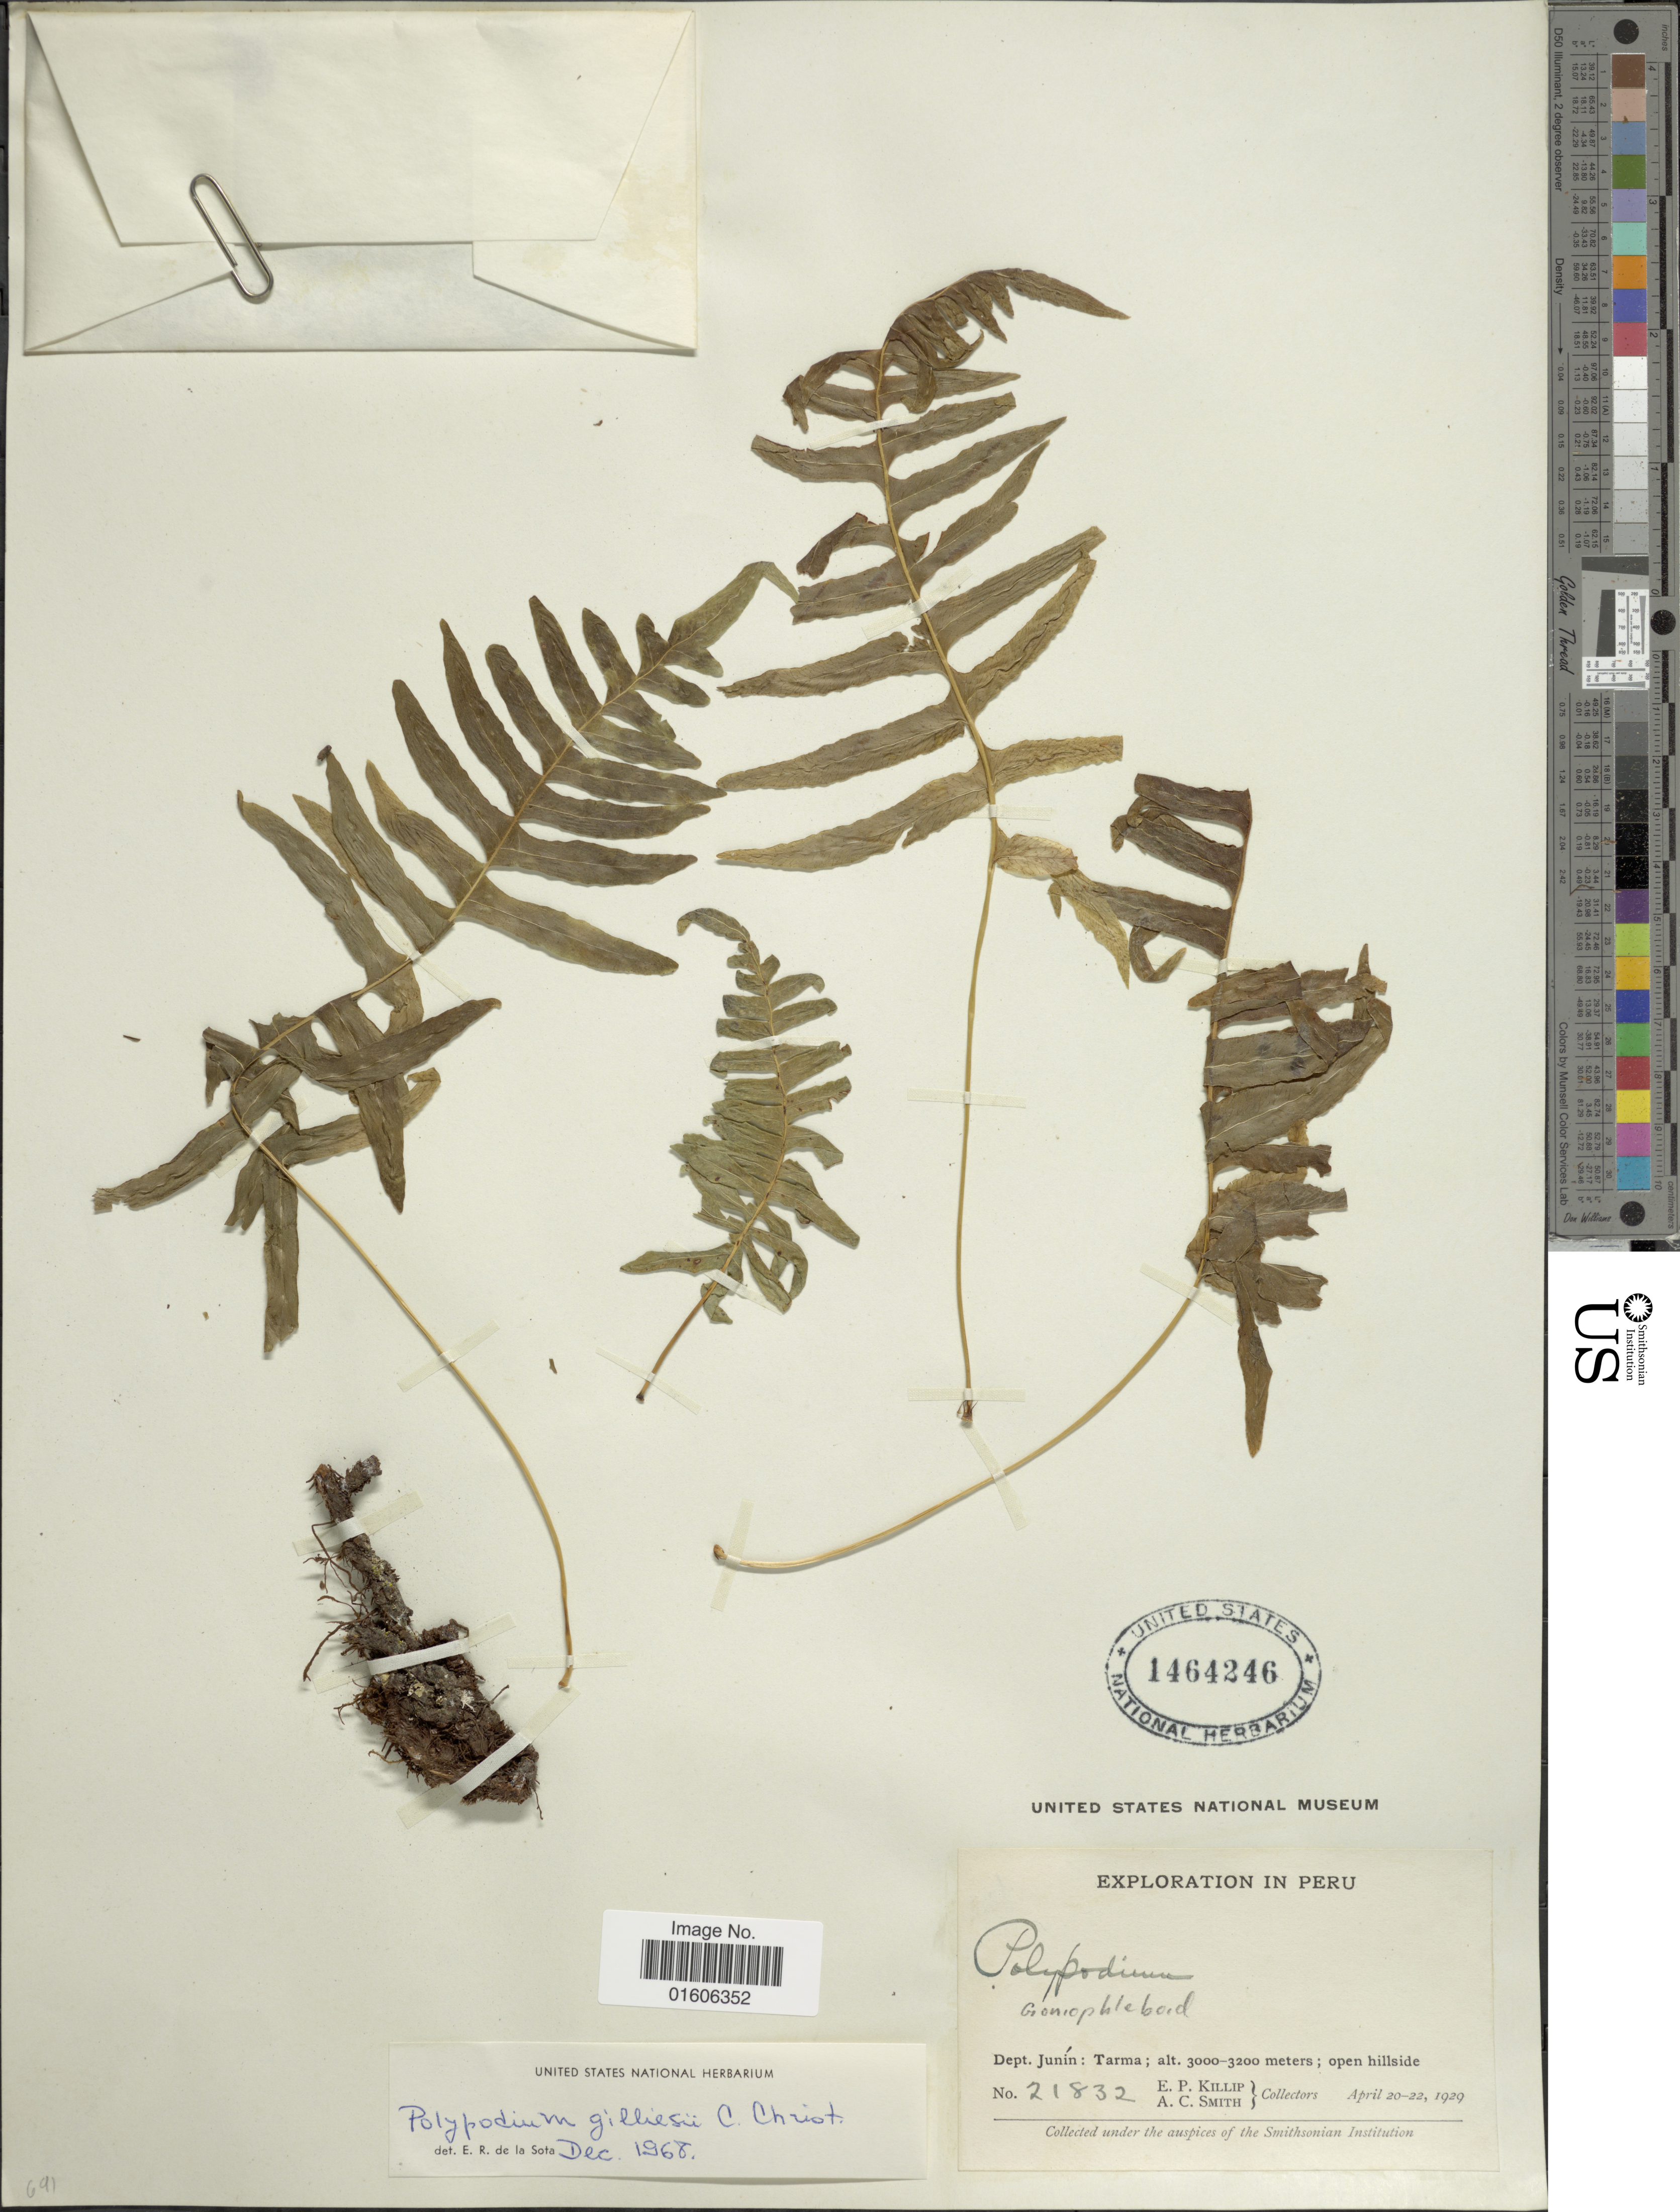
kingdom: Plantae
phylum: Tracheophyta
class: Polypodiopsida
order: Polypodiales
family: Polypodiaceae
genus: Serpocaulon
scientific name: Serpocaulon gilliesii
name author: (C. Chr.) A.R. Sm.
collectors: E. P. Killip & A. C. Smith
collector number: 21832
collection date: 1929-04-20/1929-04-22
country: Peru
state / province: Junín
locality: Dept. Junín: Tarma.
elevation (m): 3000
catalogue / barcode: US 1464246